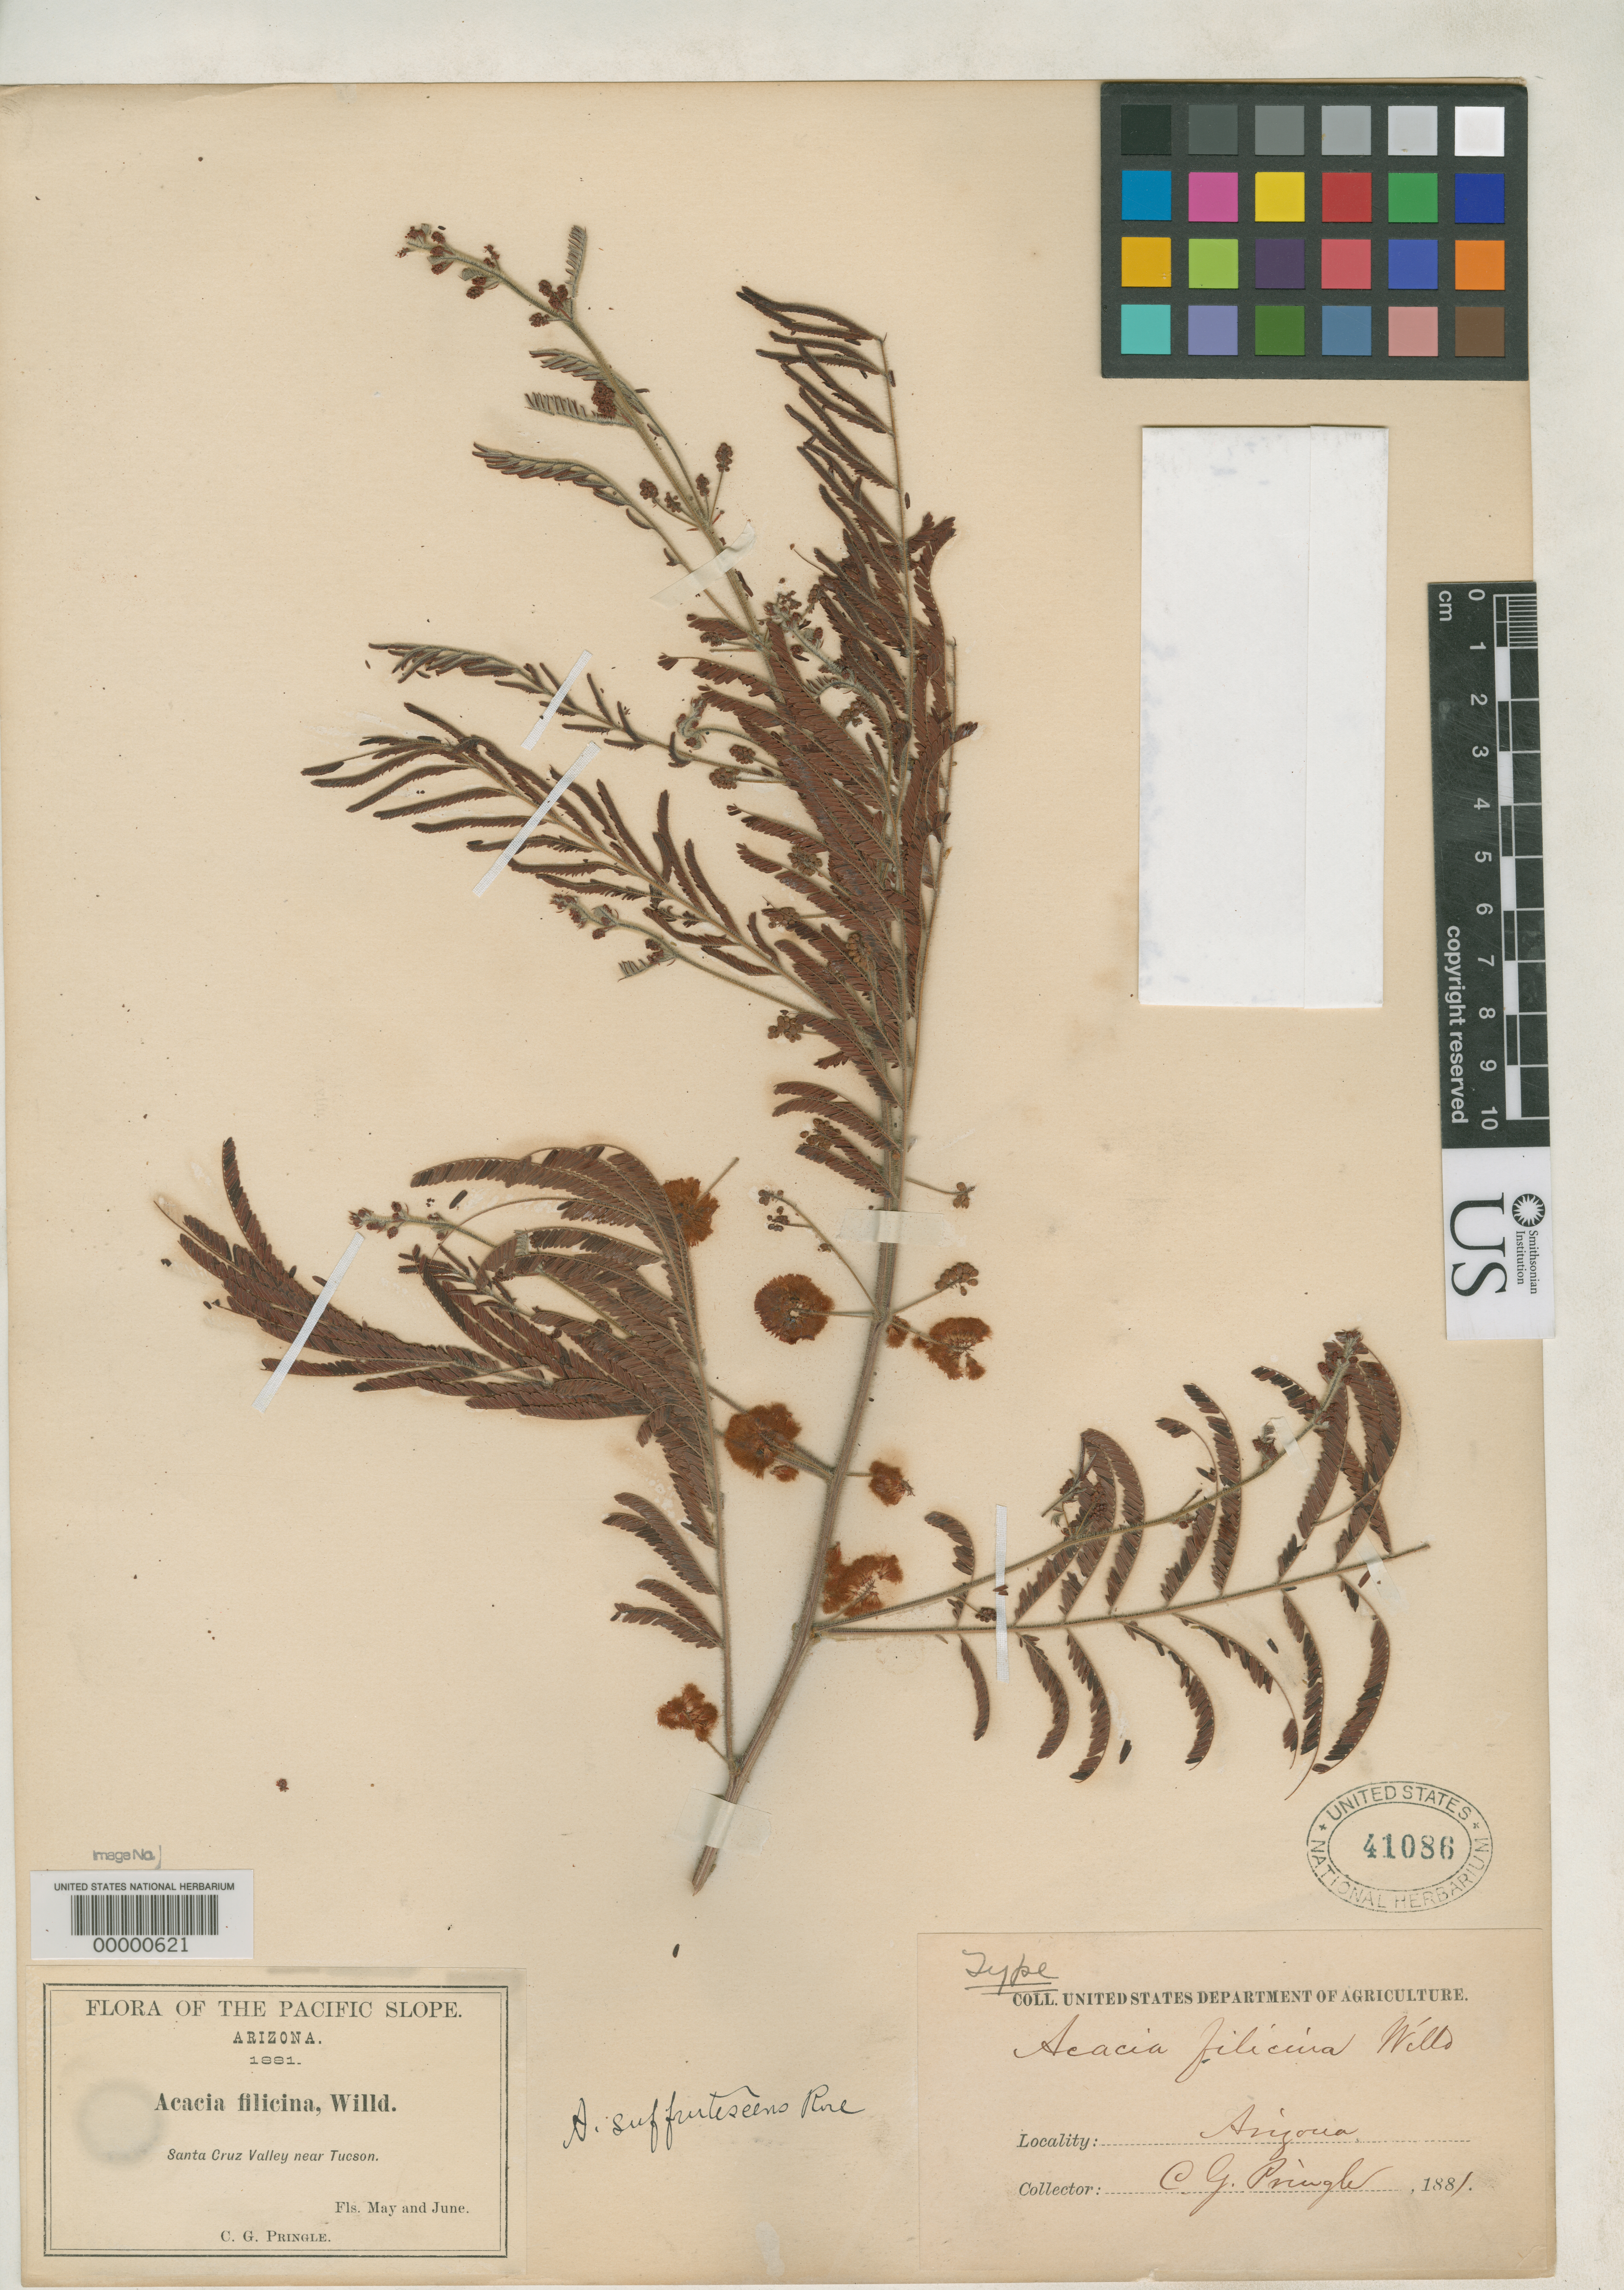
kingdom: Plantae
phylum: Tracheophyta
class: Magnoliopsida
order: Fabales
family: Fabaceae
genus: Acacia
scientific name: Acacia suffrutescens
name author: Rose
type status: Holotype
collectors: C. G. Pringle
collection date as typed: May 1881 to -- Jun 1881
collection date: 1881-05/1881-06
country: United States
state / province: Arizona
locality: Santa Cruz valley.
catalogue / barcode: US 41086